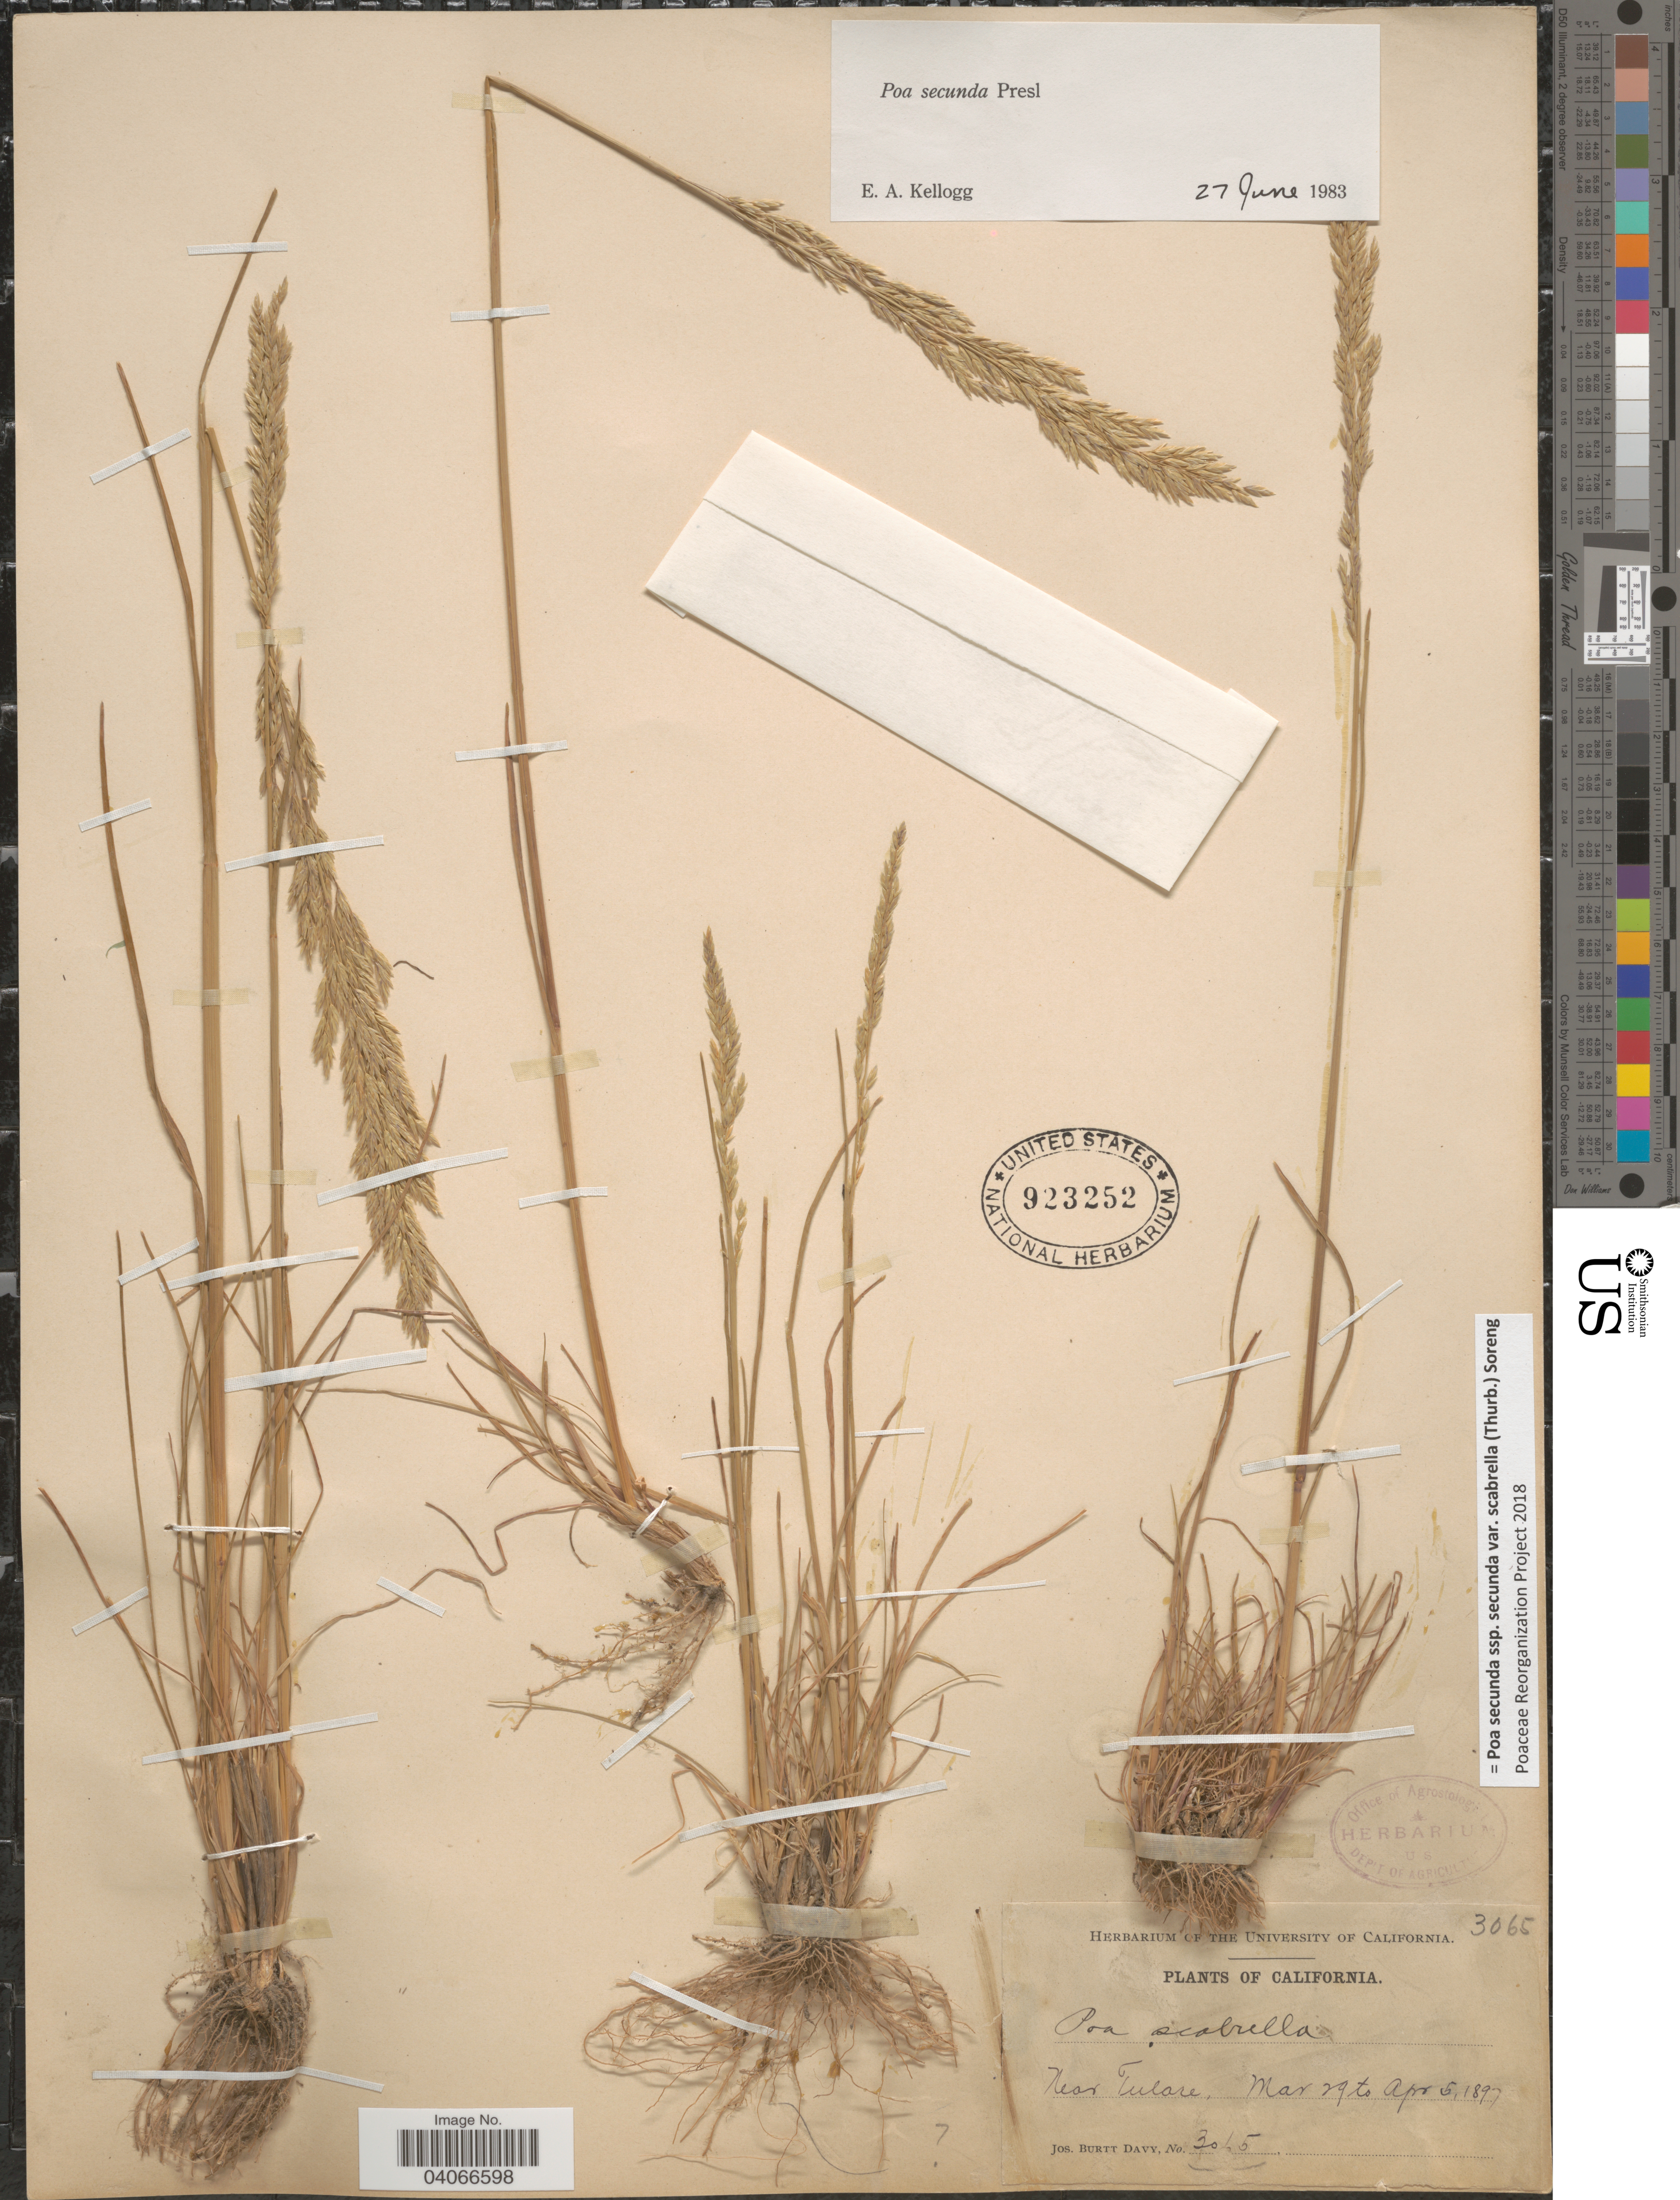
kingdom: Plantae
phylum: Tracheophyta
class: Liliopsida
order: Poales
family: Poaceae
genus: Poa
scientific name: Poa secunda subsp. secunda var. scabrella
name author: (Thurb.) Soreng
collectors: J. Burtt Davy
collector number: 3065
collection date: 1897-03-29/1897-04-05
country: United States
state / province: California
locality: Near Tulare.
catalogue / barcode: US 923252